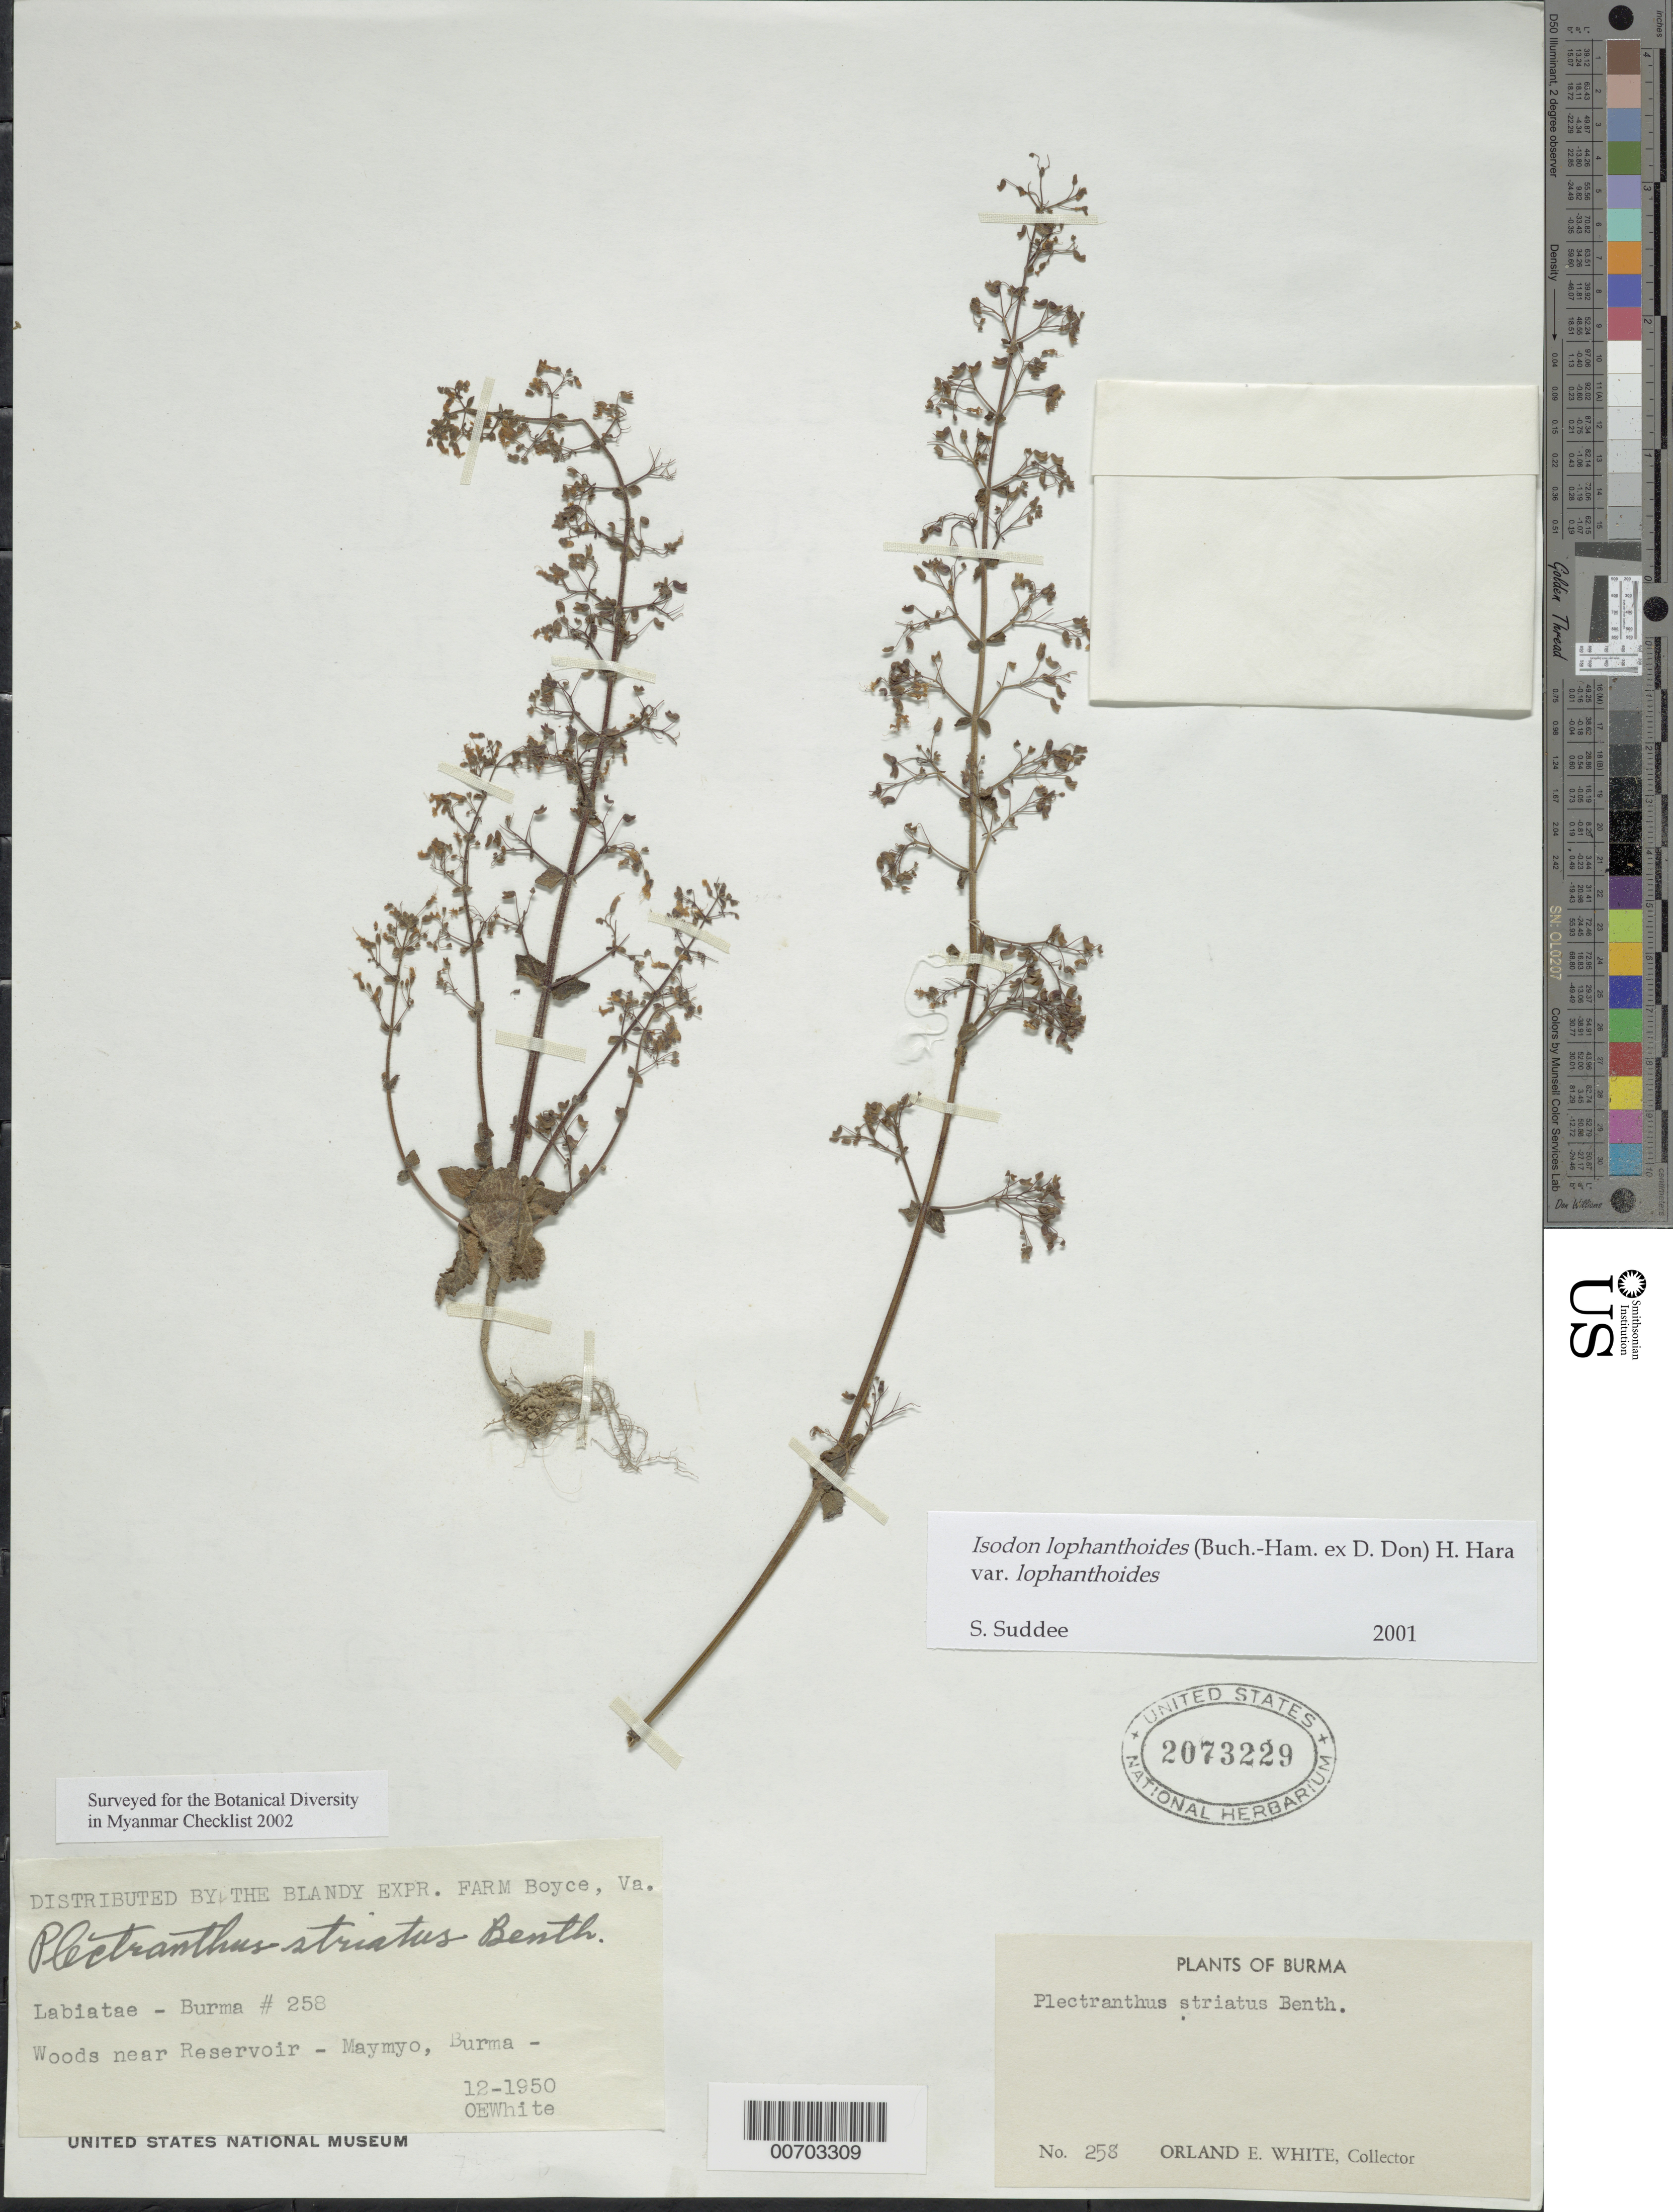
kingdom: Plantae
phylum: Tracheophyta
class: Magnoliopsida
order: Lamiales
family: Lamiaceae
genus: Isodon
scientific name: Isodon lophanthoides var. lophanthoides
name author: (Buch.-Ham. ex D. Don) H. Hara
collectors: O. E. White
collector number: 258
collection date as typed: Dec 1950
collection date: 1950-12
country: Myanmar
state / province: Mandalay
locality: Maymyo, near Reservoir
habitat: Woods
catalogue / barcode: US 2073229